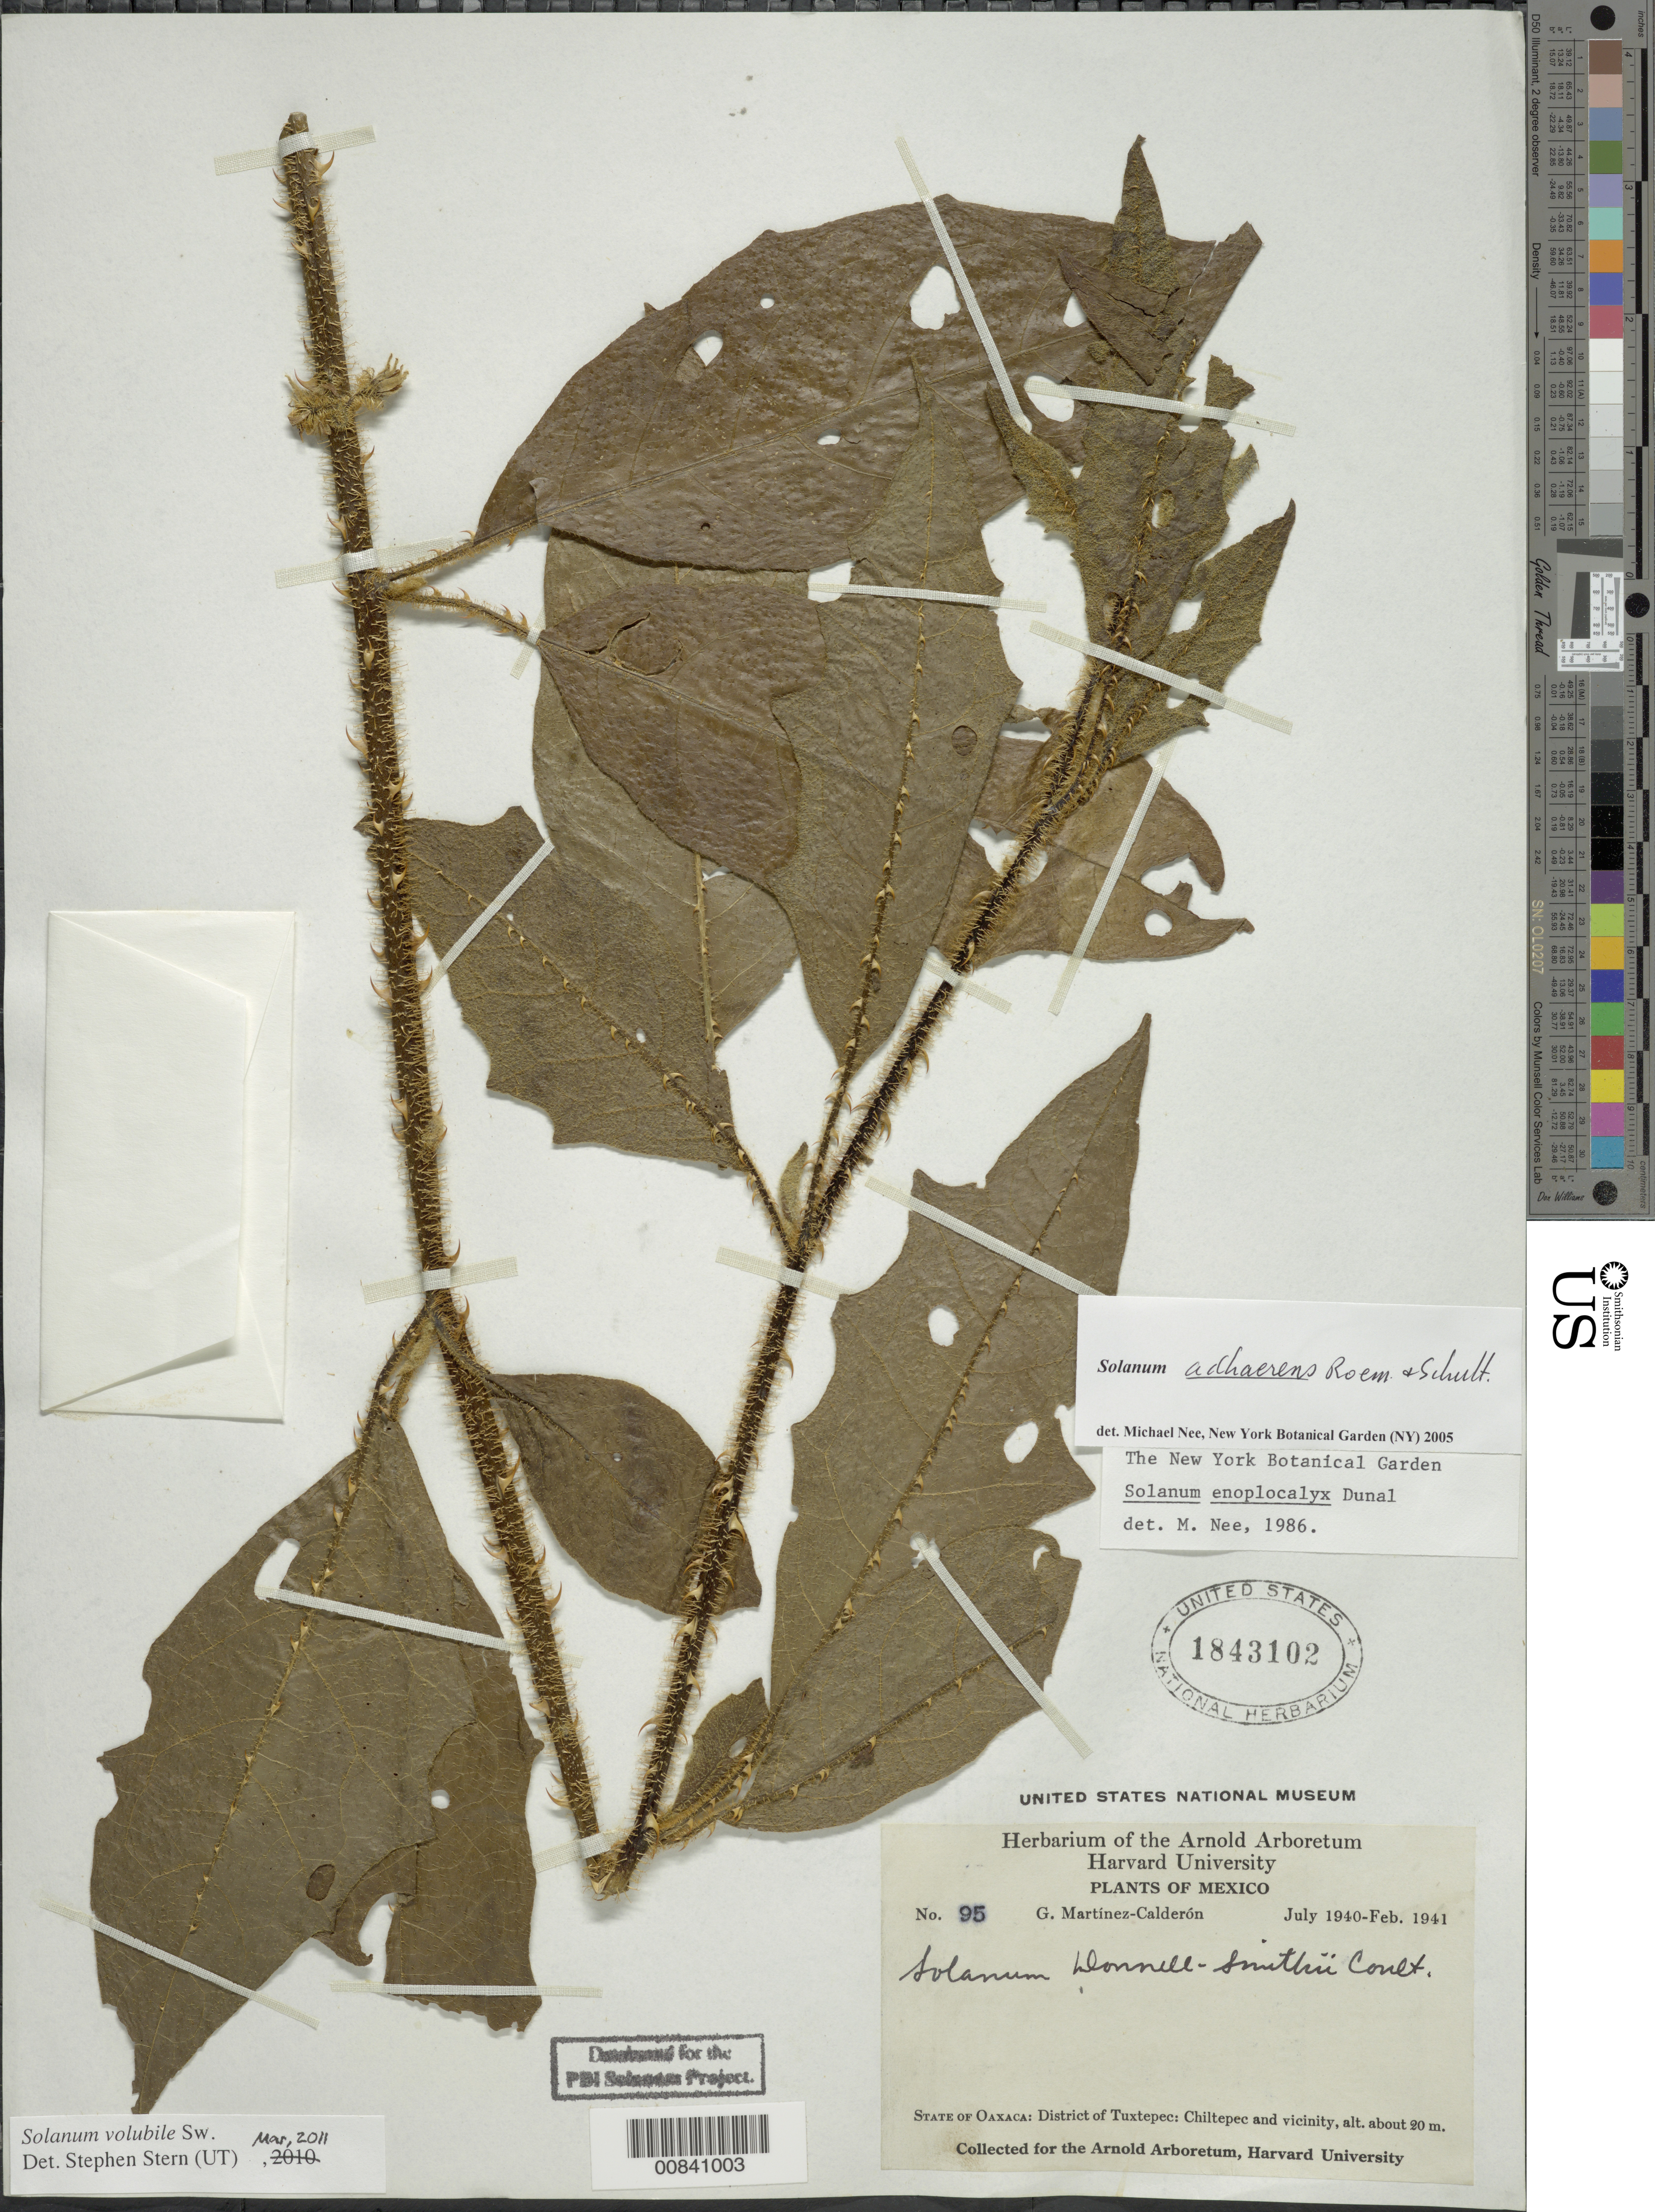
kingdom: Plantae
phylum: Tracheophyta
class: Magnoliopsida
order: Solanales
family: Solanaceae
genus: Solanum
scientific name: Solanum adhaerens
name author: Roem. & Schult.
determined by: Nee, Michael H.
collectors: G. Martínez Calderón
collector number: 95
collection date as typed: Jul 1940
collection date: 1940-07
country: Mexico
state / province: Oaxaca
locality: District of Tuxtepec: Chiltepec and vicinity.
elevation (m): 20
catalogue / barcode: US 1843102